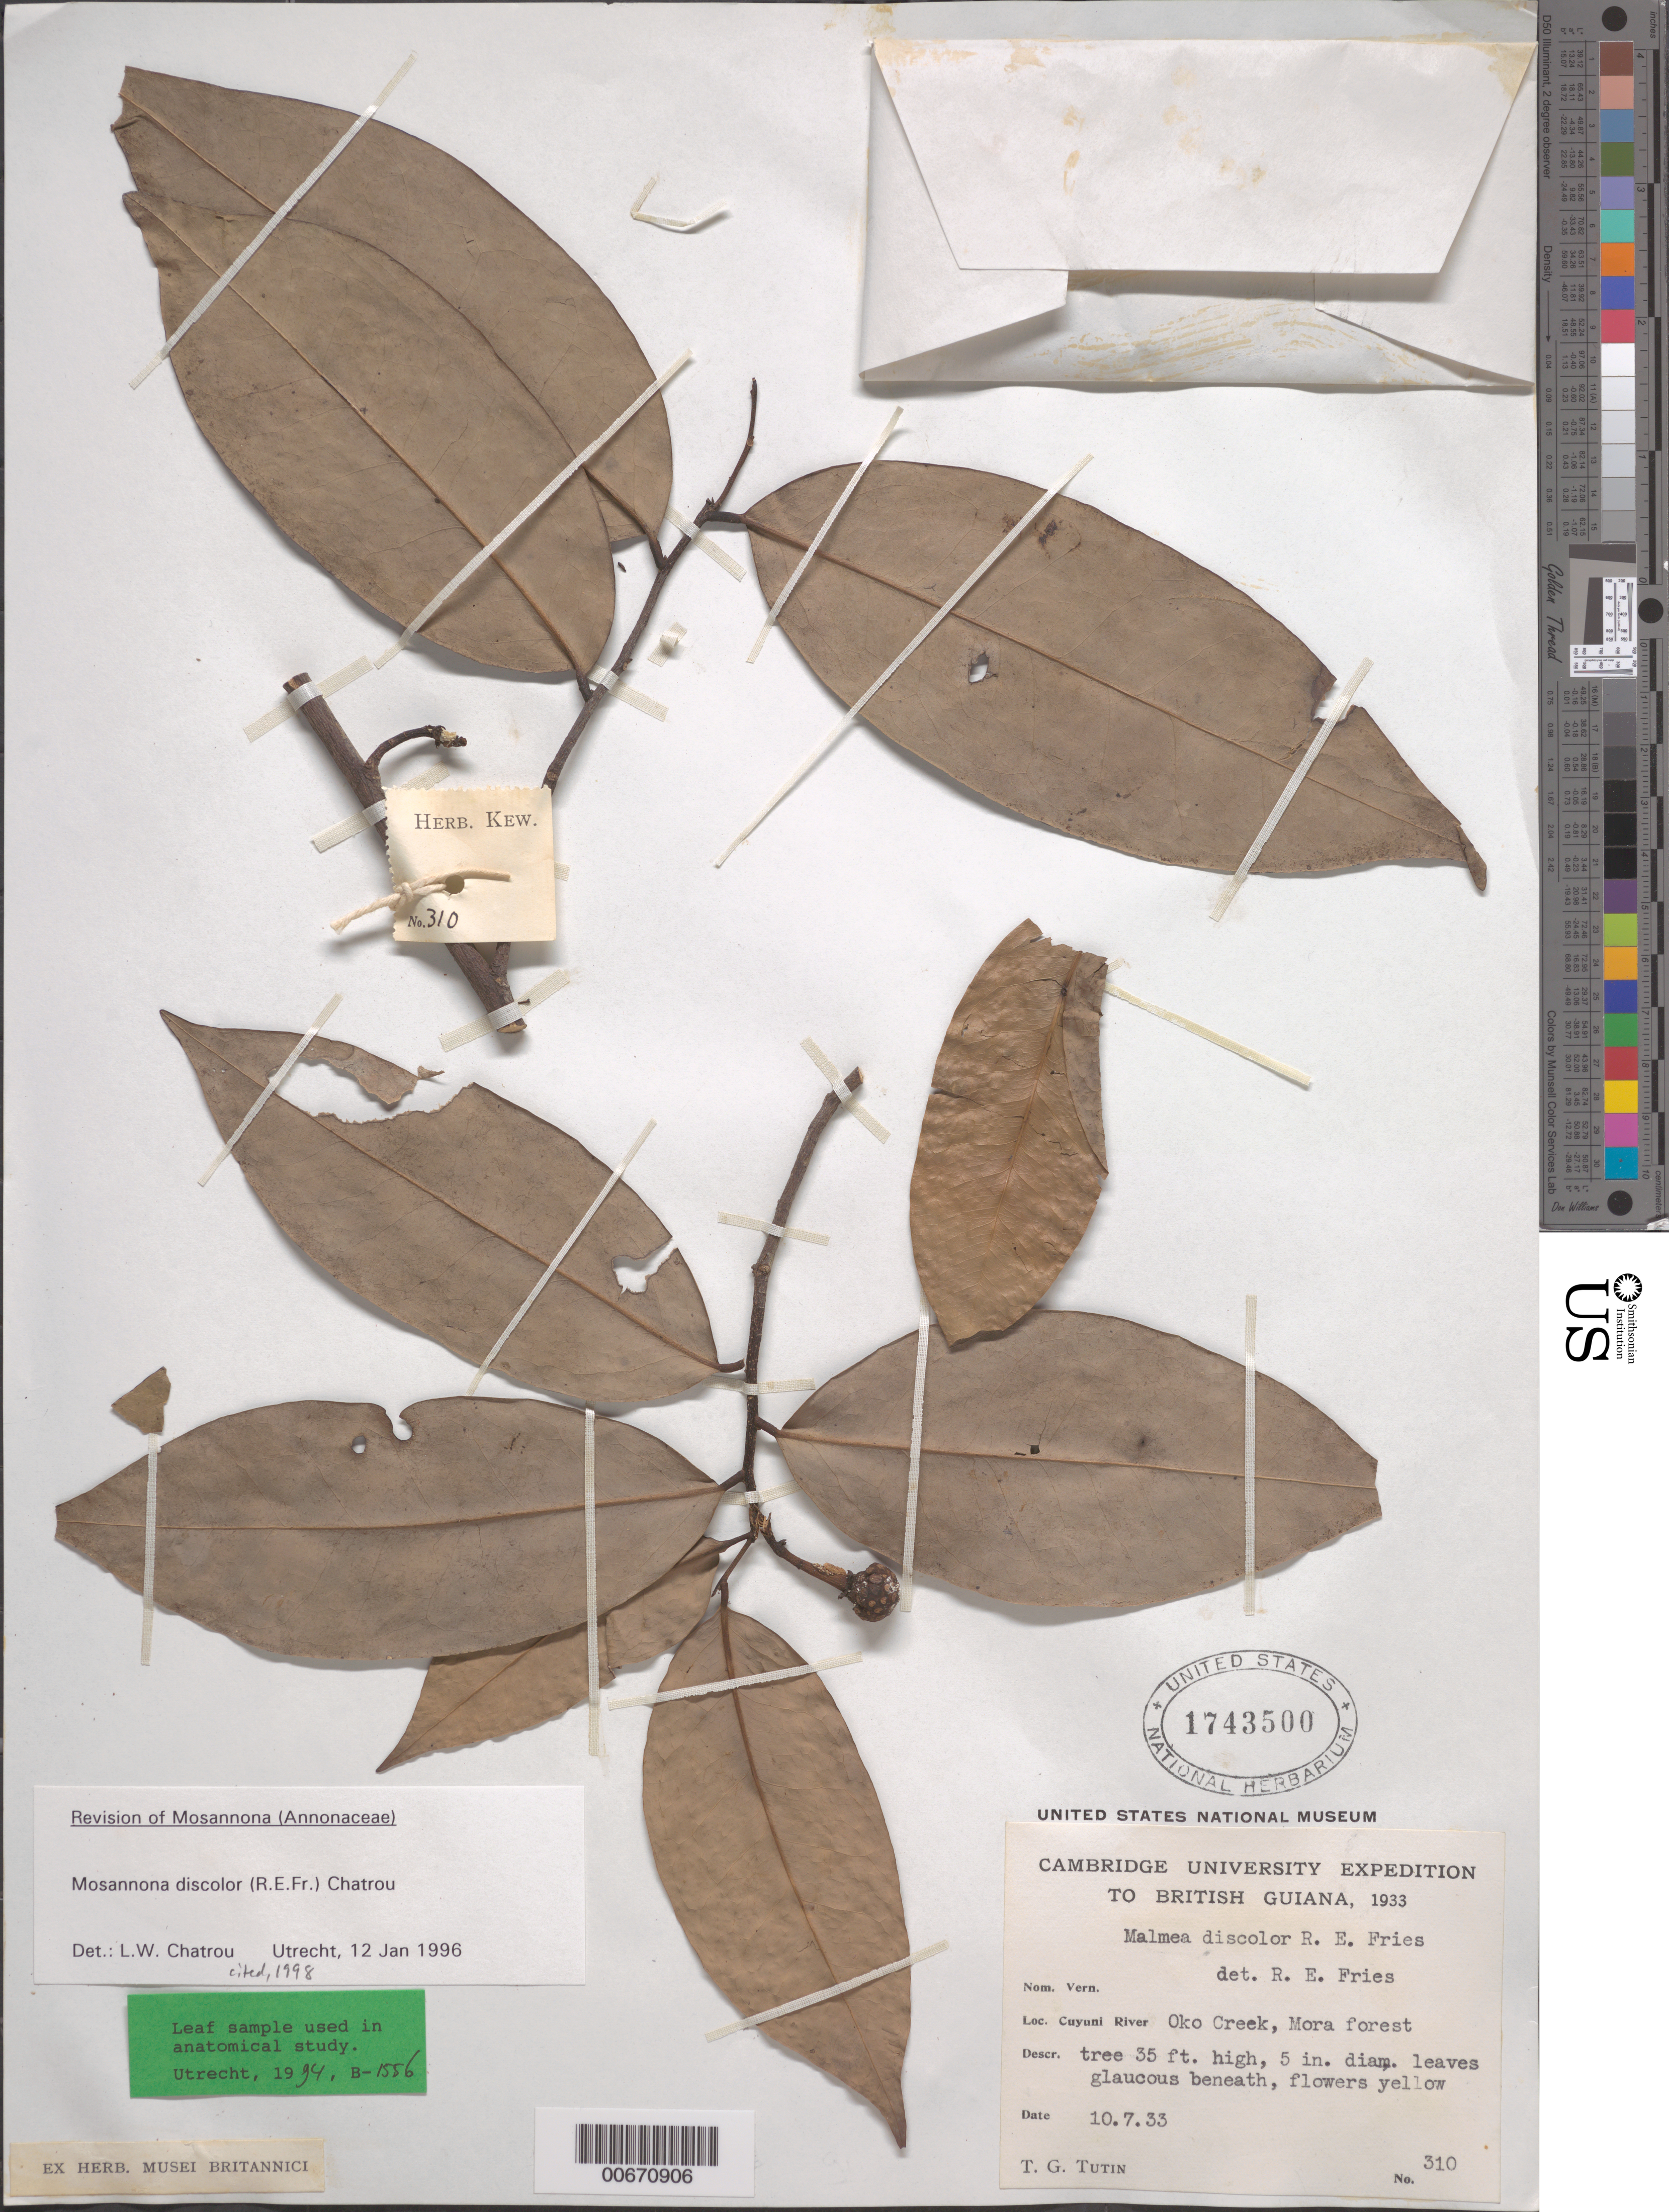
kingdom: Plantae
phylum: Tracheophyta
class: Magnoliopsida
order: Magnoliales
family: Annonaceae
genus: Malmea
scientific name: Malmea discolor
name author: (R.E. Fr.) Chatrou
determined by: Chatrou, L. W.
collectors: T. G. Tutin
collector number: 310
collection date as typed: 10-Jul-33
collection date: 1933-07-10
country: Guyana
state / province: Cuyuni-Mazaruni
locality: Oko Creek, Cuyuni R.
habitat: Mora forest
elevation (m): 91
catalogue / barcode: US 1743500